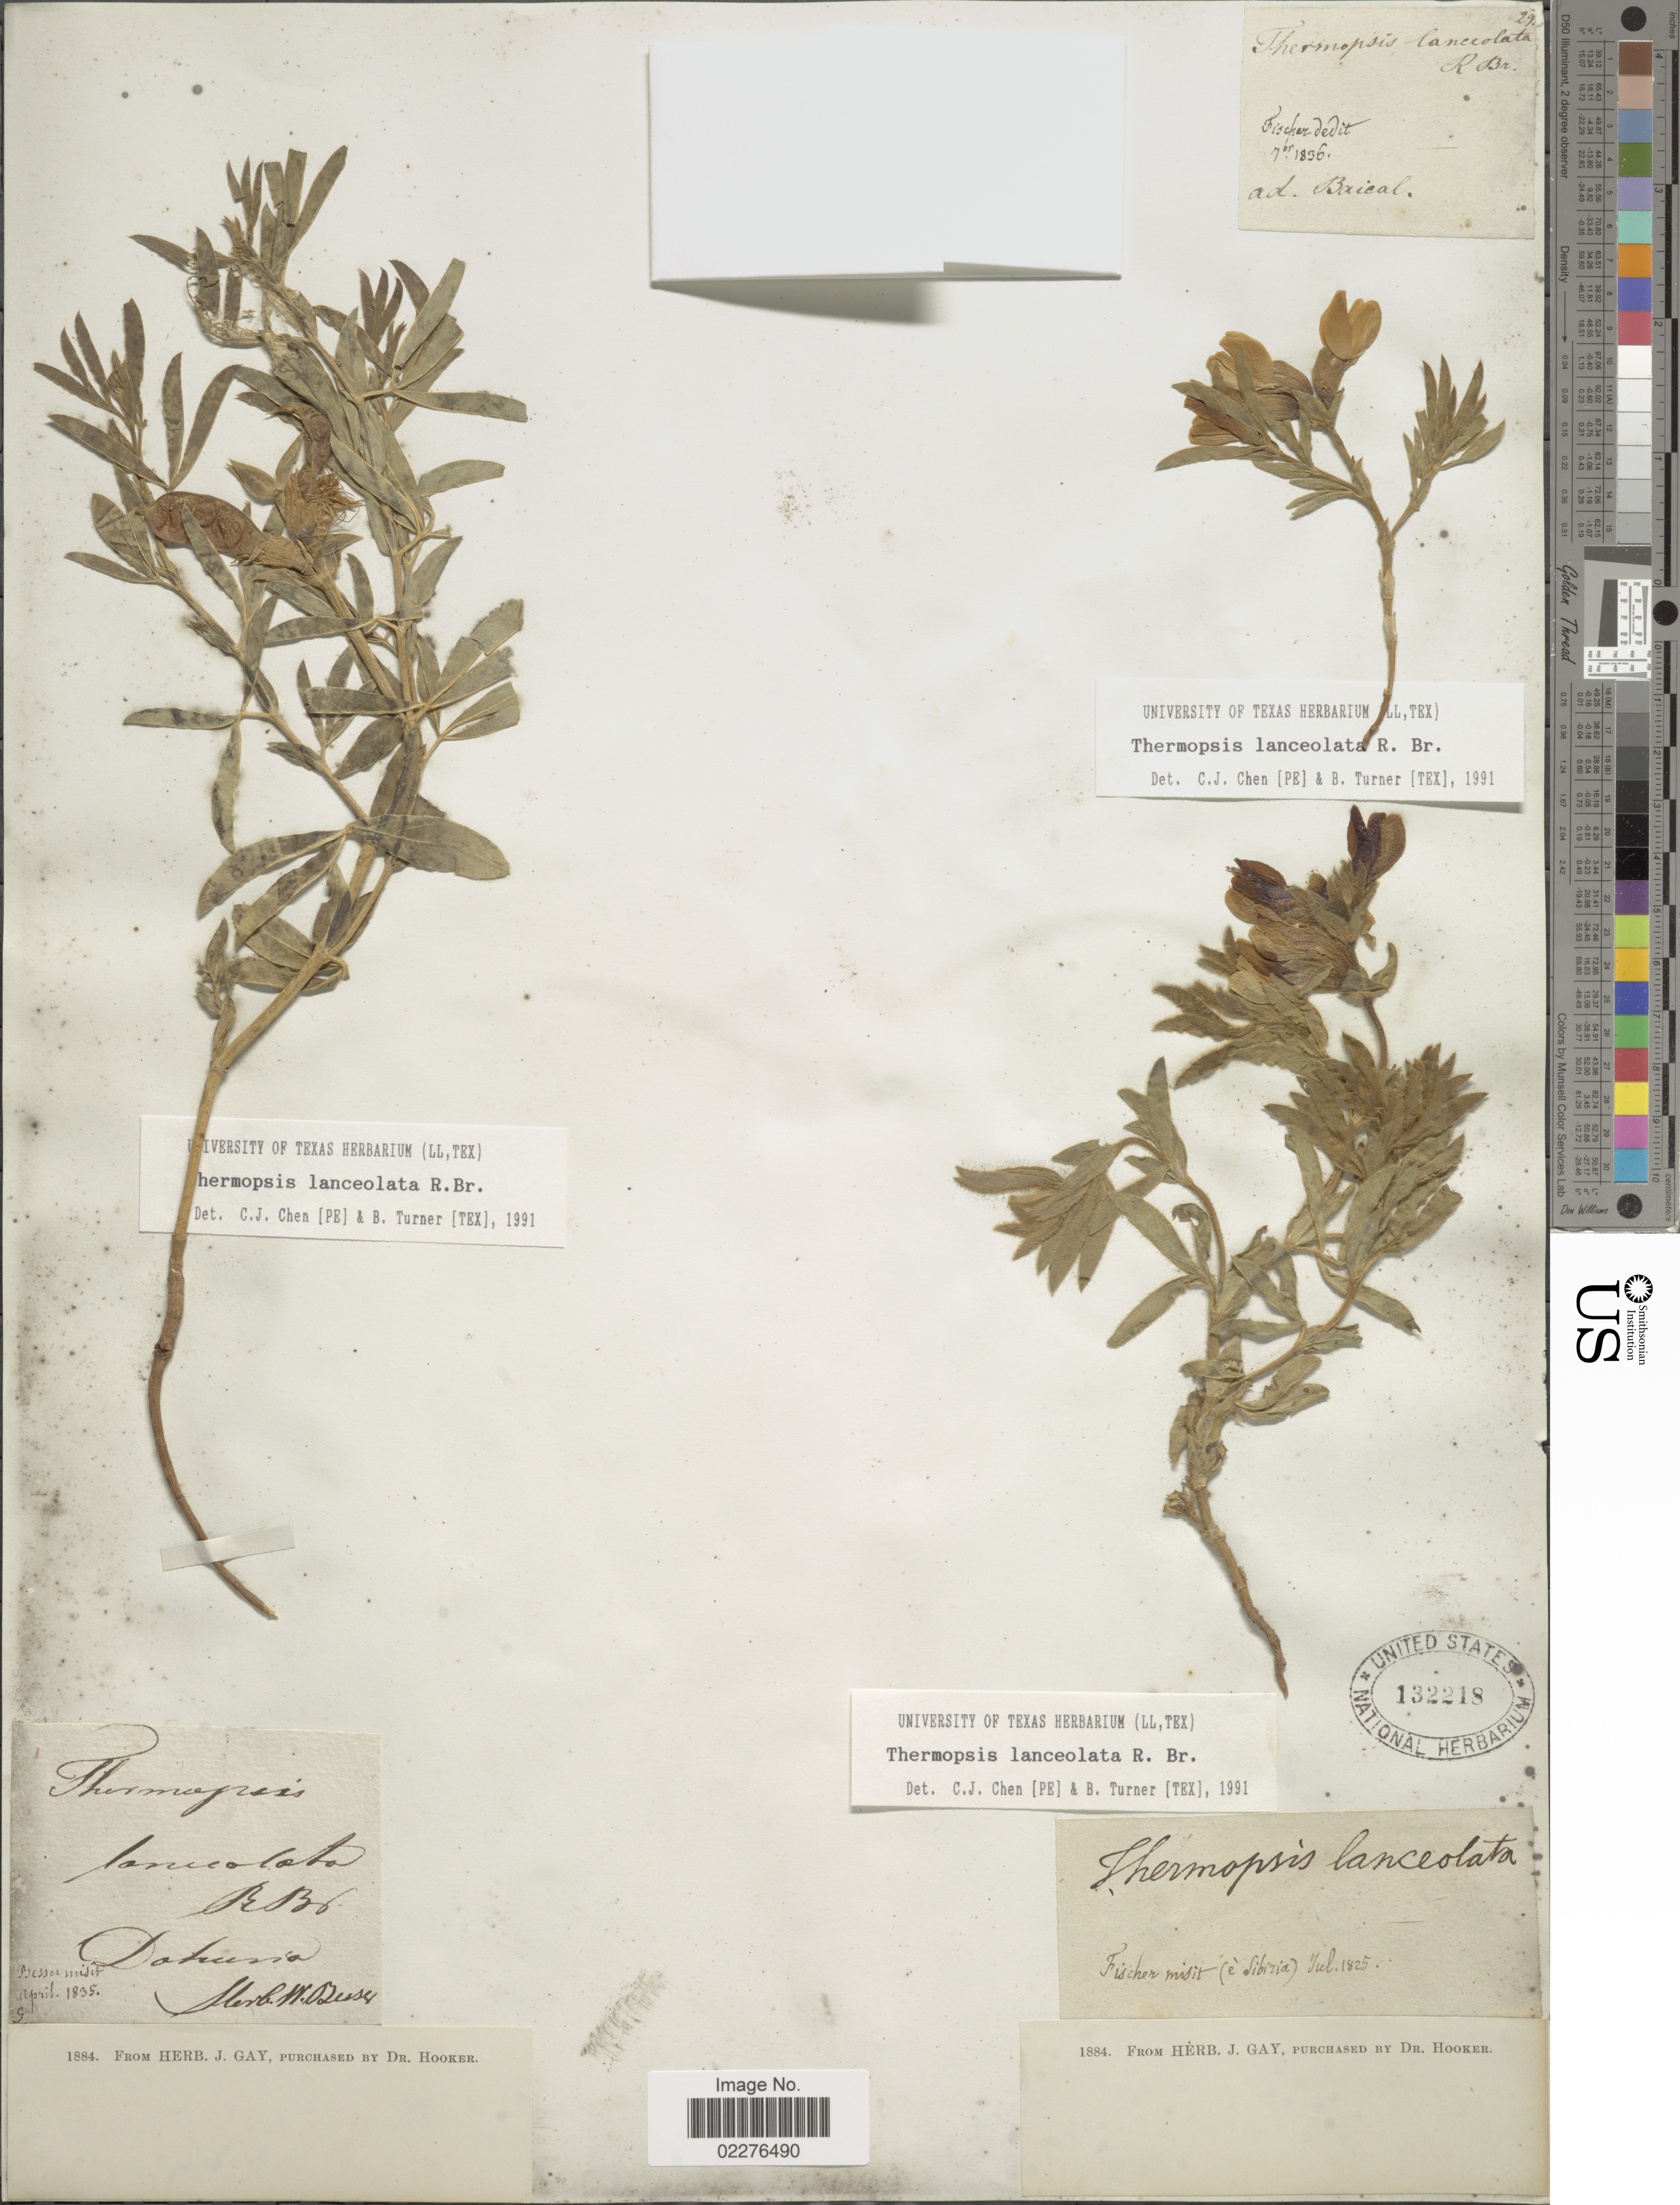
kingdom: Plantae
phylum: Tracheophyta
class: Magnoliopsida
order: Fabales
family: Fabaceae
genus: Thermopsis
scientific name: Thermopsis lanceolata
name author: R. Br.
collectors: ex herb. J. Gay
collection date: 1825-07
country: Russian Federation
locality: Siberia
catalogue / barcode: US 132218-2